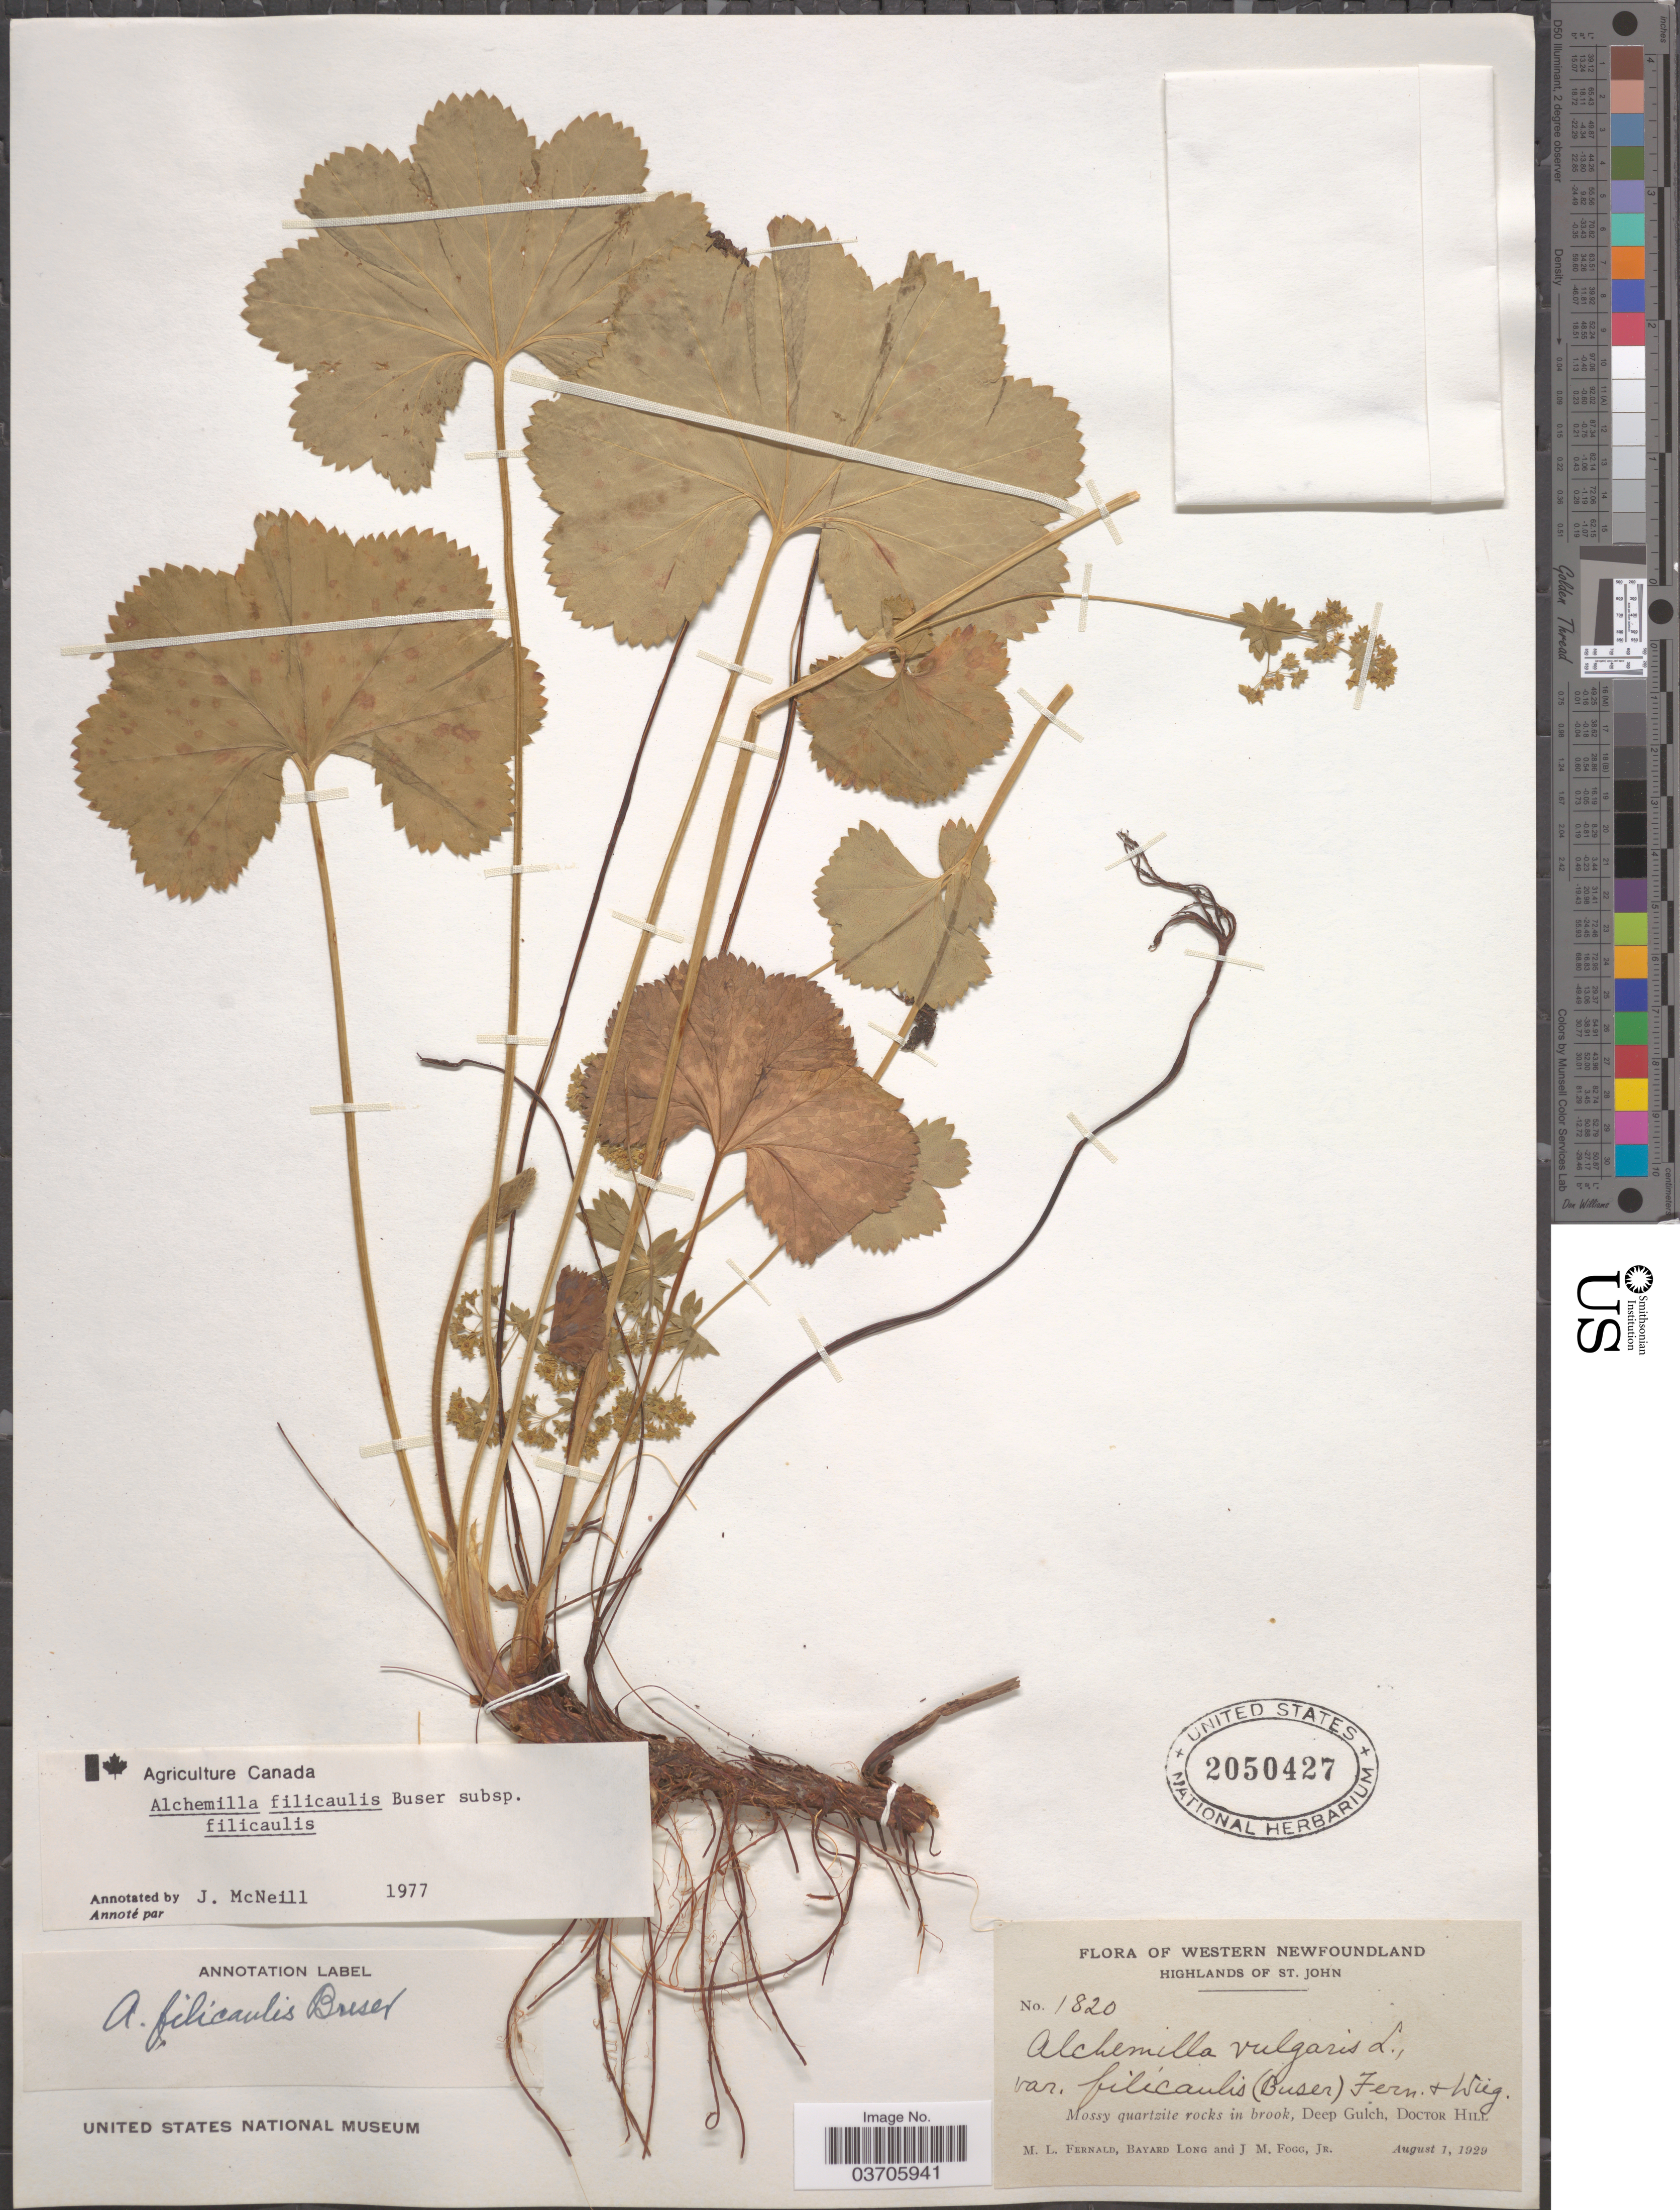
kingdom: Plantae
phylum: Tracheophyta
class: Magnoliopsida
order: Rosales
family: Rosaceae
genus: Alchemilla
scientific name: Alchemilla filicaulis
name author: Buser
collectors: M. L. Fernald, B. Long & J. Fogg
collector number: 1820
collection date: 1929-08-01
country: Canada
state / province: Newfoundland and Labrador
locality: Western Newfoundland. Highland's of St. John. Deep Gulch, Doctor Hill.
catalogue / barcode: US 2050427